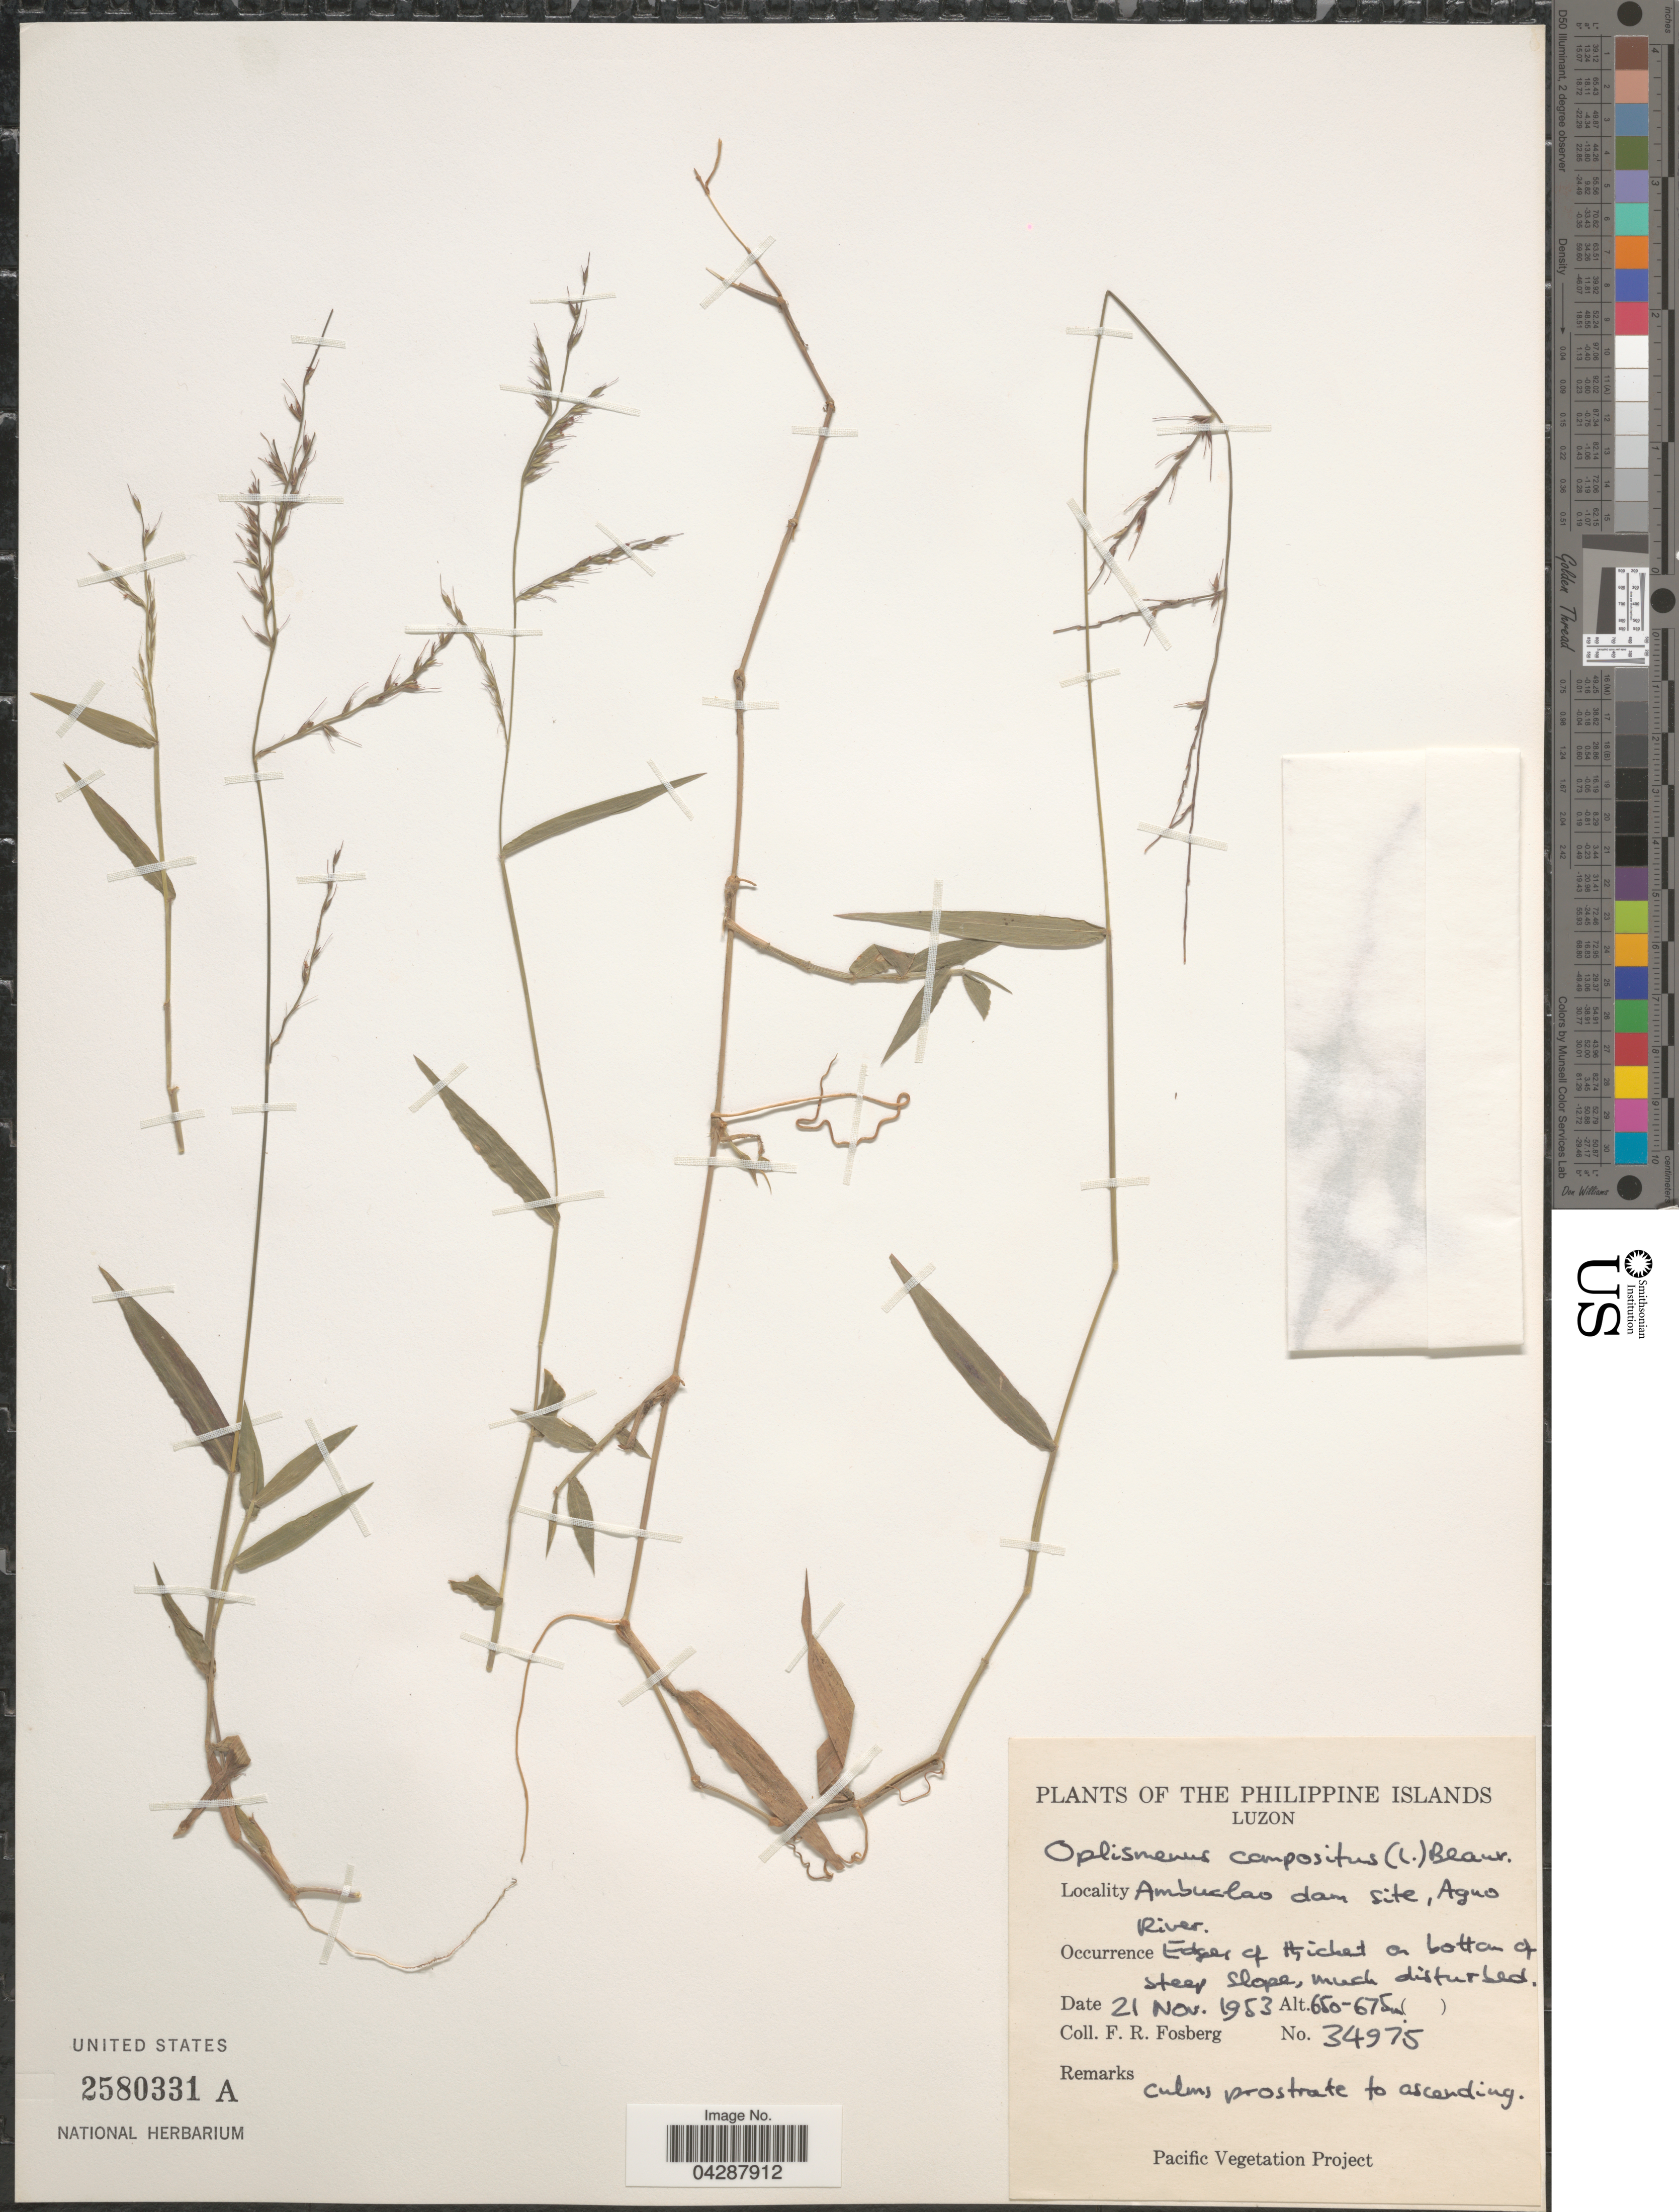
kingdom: Plantae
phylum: Tracheophyta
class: Liliopsida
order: Poales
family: Poaceae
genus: Oplismenus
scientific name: Oplismenus compositus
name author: (L.) P. Beauv.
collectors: F. R. Fosberg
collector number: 34975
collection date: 1953-11-21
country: Philippines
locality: The Philippine Islands. Luzon. Ambuclao dam site, Aguo River.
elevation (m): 650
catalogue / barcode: US 2580331A